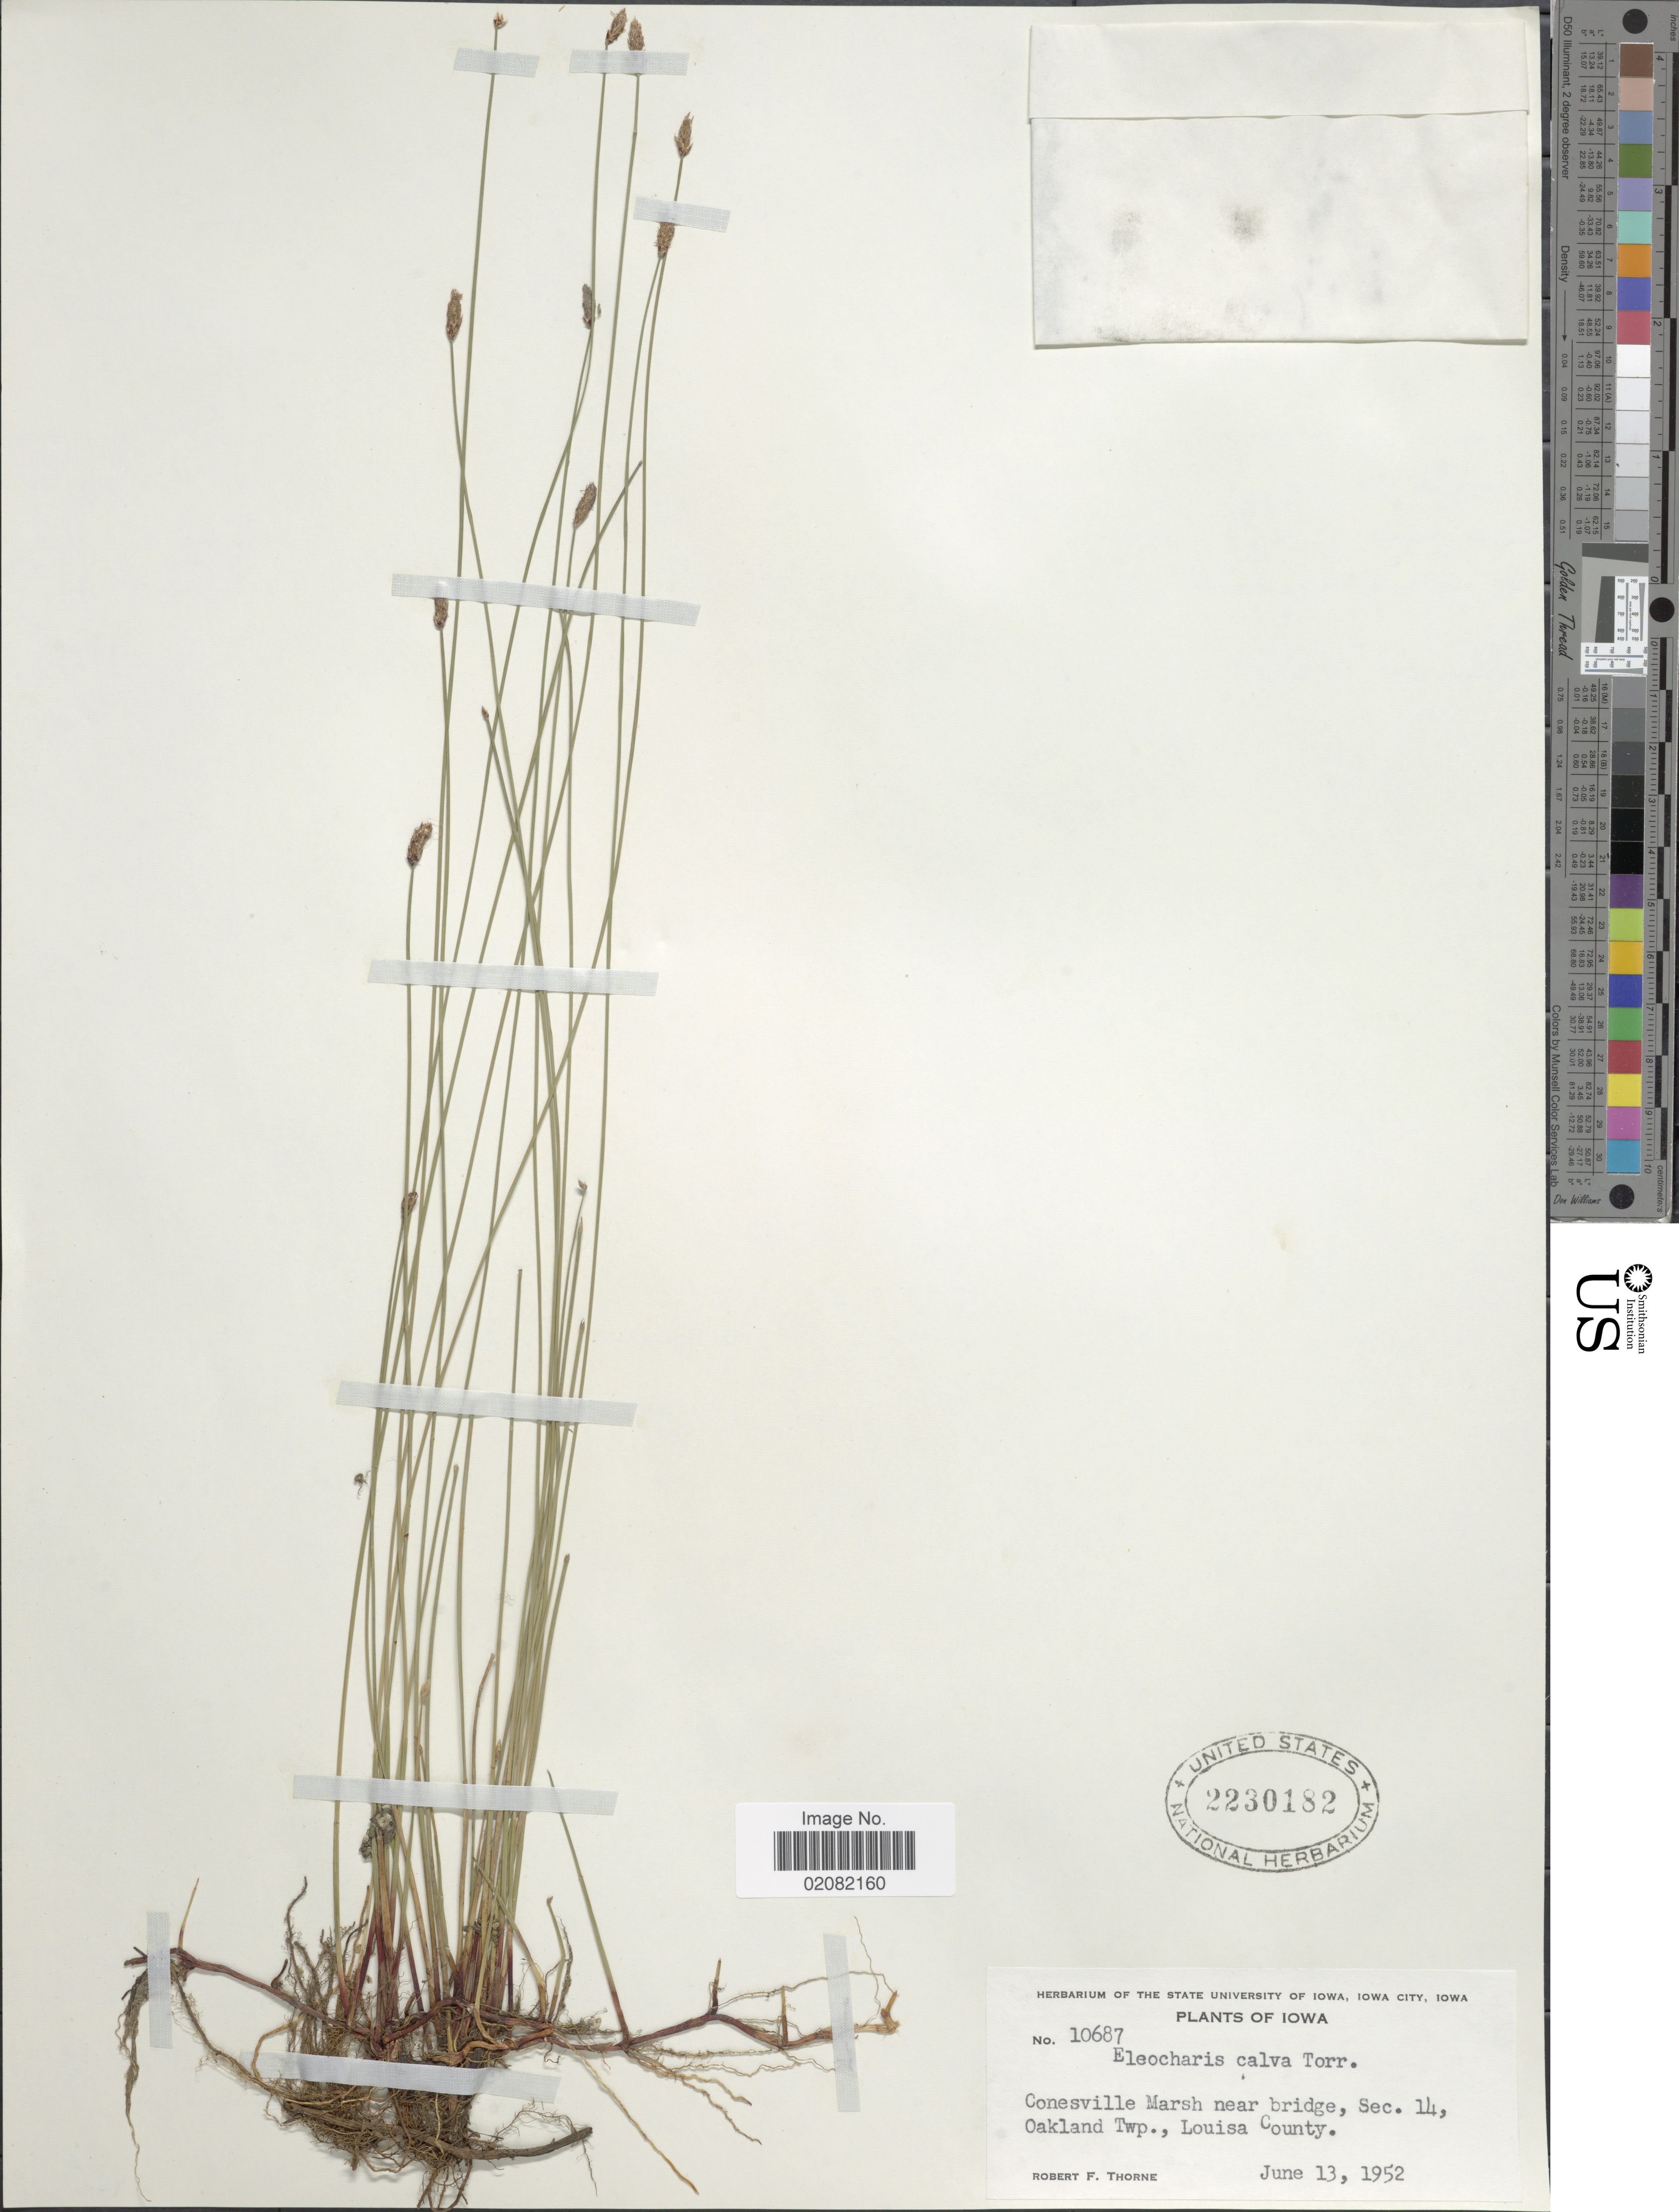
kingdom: Plantae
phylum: Tracheophyta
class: Liliopsida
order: Poales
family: Cyperaceae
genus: Eleocharis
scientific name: Eleocharis erythropoda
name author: Steud.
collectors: R. F. Thorne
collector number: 10687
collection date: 1952-06-13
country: United States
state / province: Iowa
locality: Conesville Marsh near bridge, Sec 14, Oakland Twp., Louisa County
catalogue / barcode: US 2230182